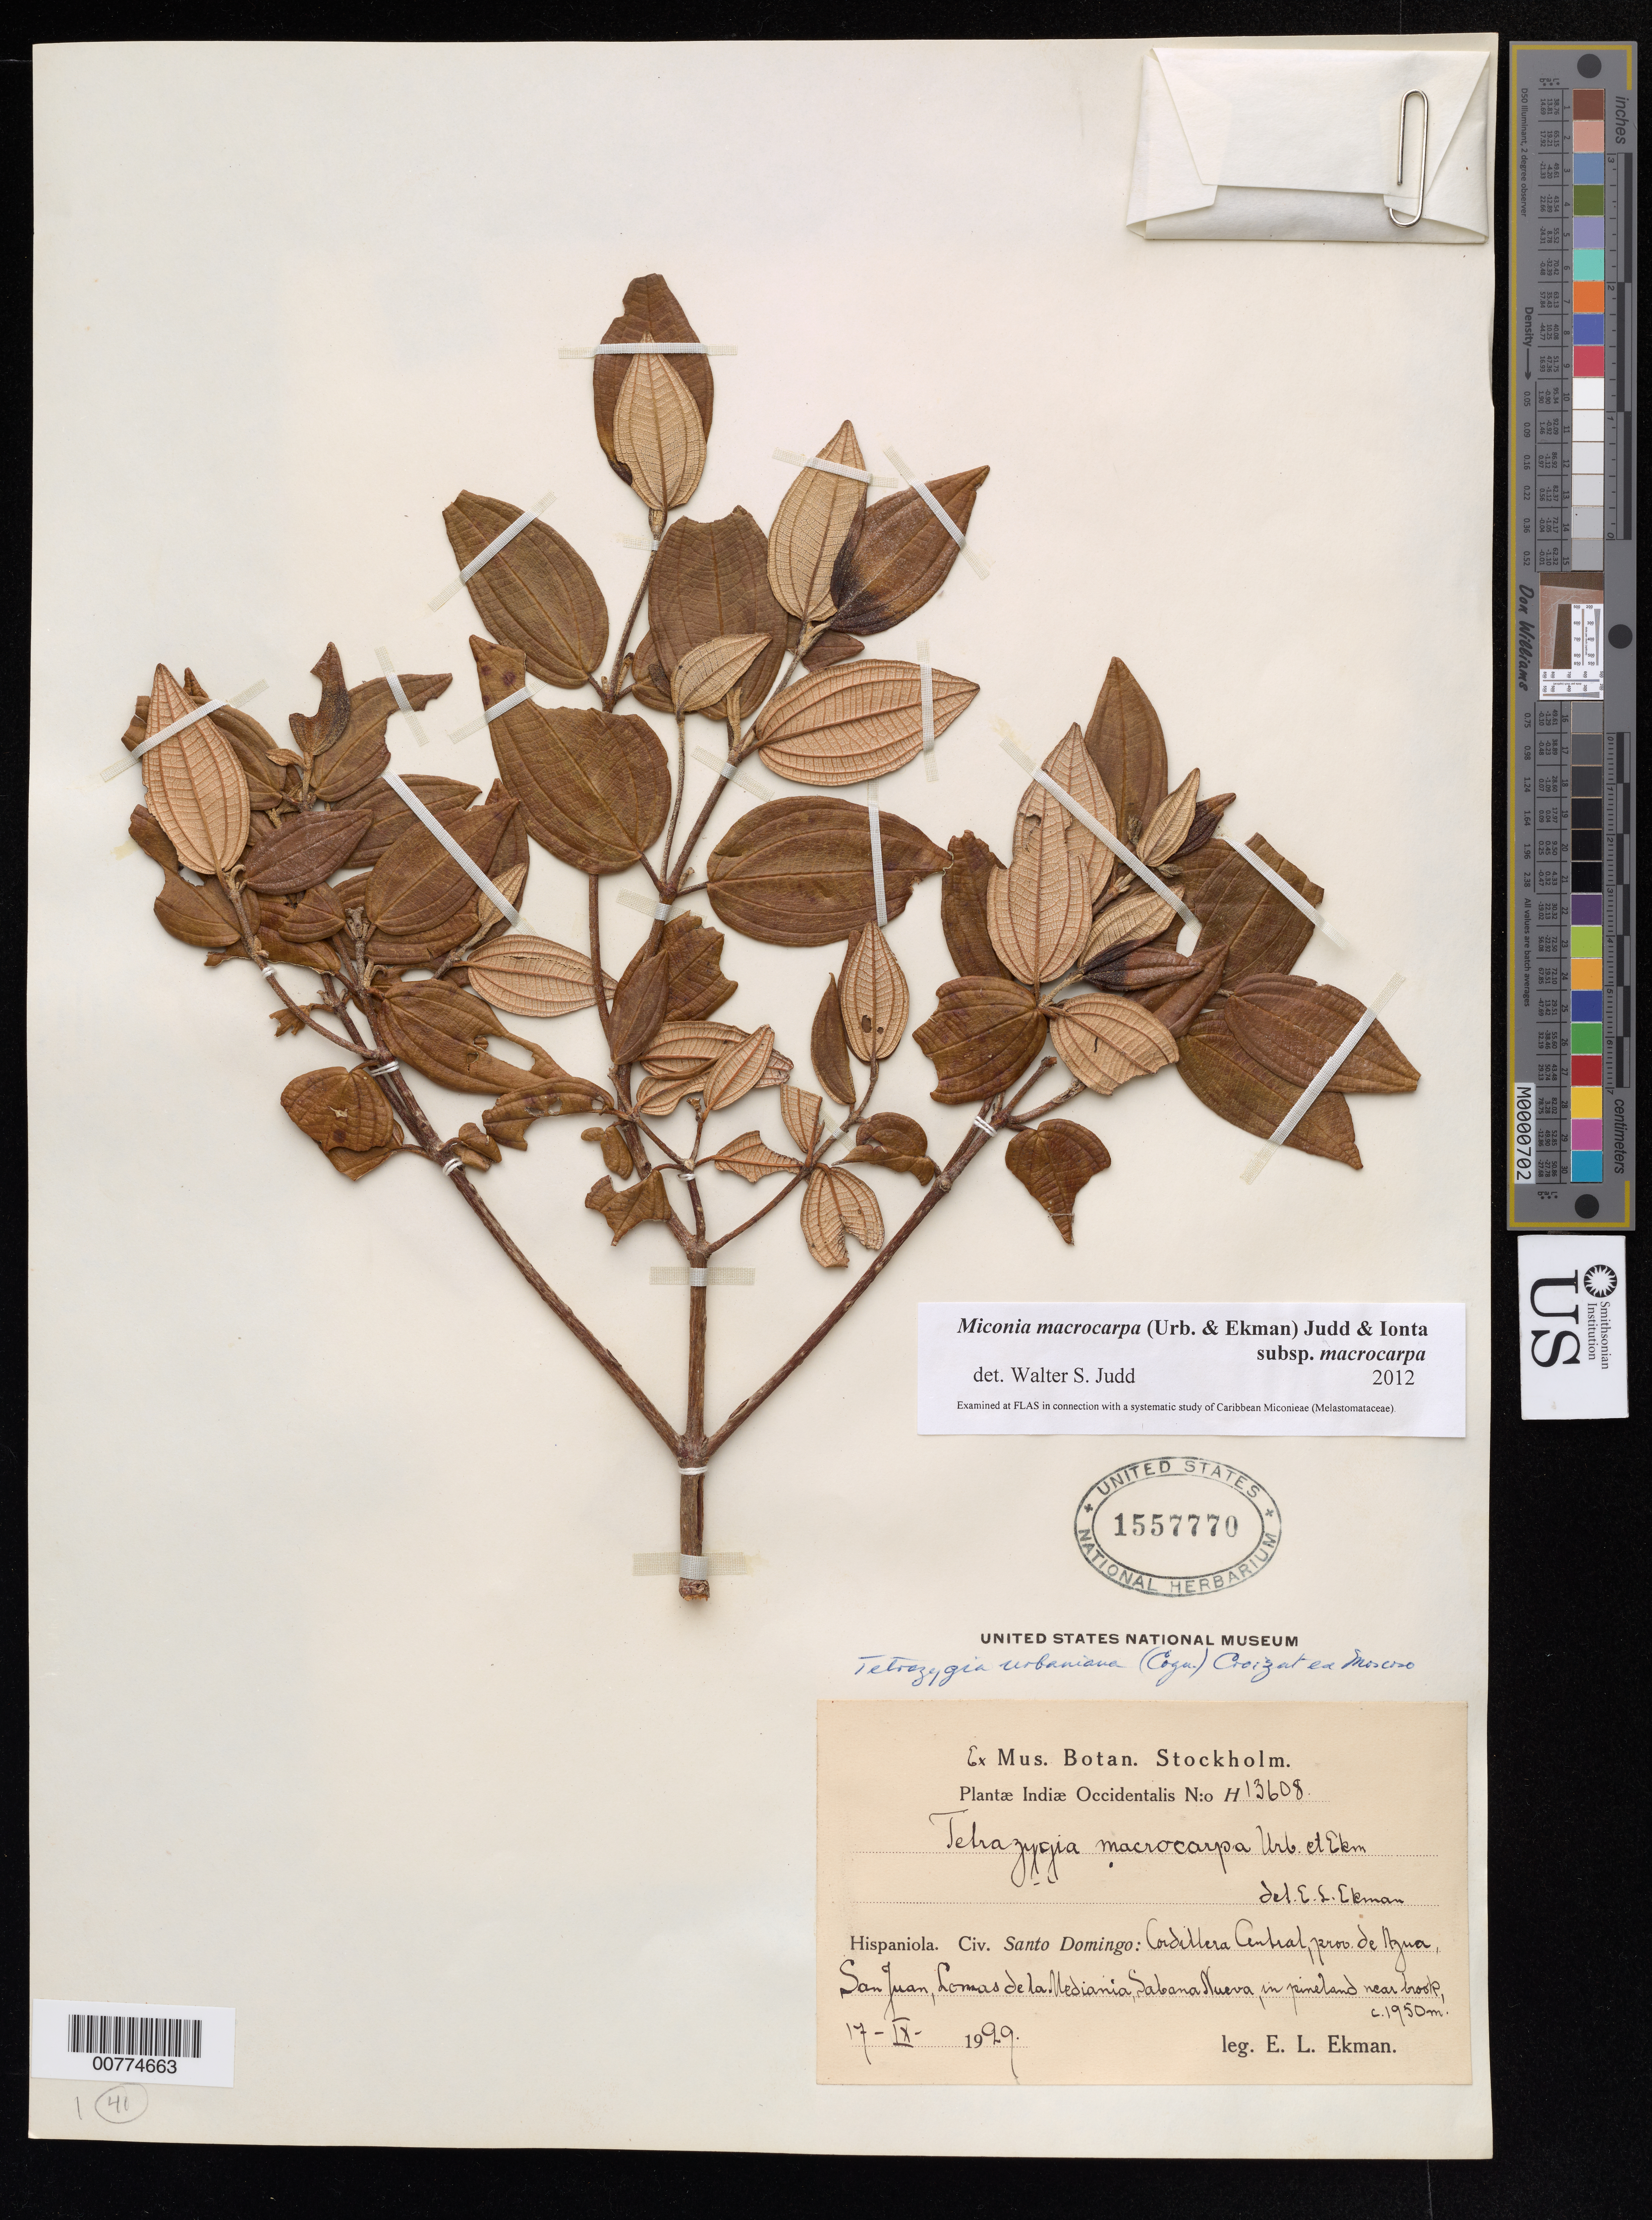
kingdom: Plantae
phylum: Tracheophyta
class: Magnoliopsida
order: Myrtales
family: Melastomataceae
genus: Miconia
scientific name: Miconia crotonifolia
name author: (Desr.) Judd & Ionta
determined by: Judd, Walter S.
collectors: E. L. Ekman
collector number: H 13608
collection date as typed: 17 Sep 1929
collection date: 1929-09-17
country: Dominican Republic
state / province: Azua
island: Hispaniola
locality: Cordillera Central, San Juan, Lomas de la Medianía, Sabana Nueva.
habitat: In pineland, near brook.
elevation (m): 1950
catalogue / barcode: US 1557770